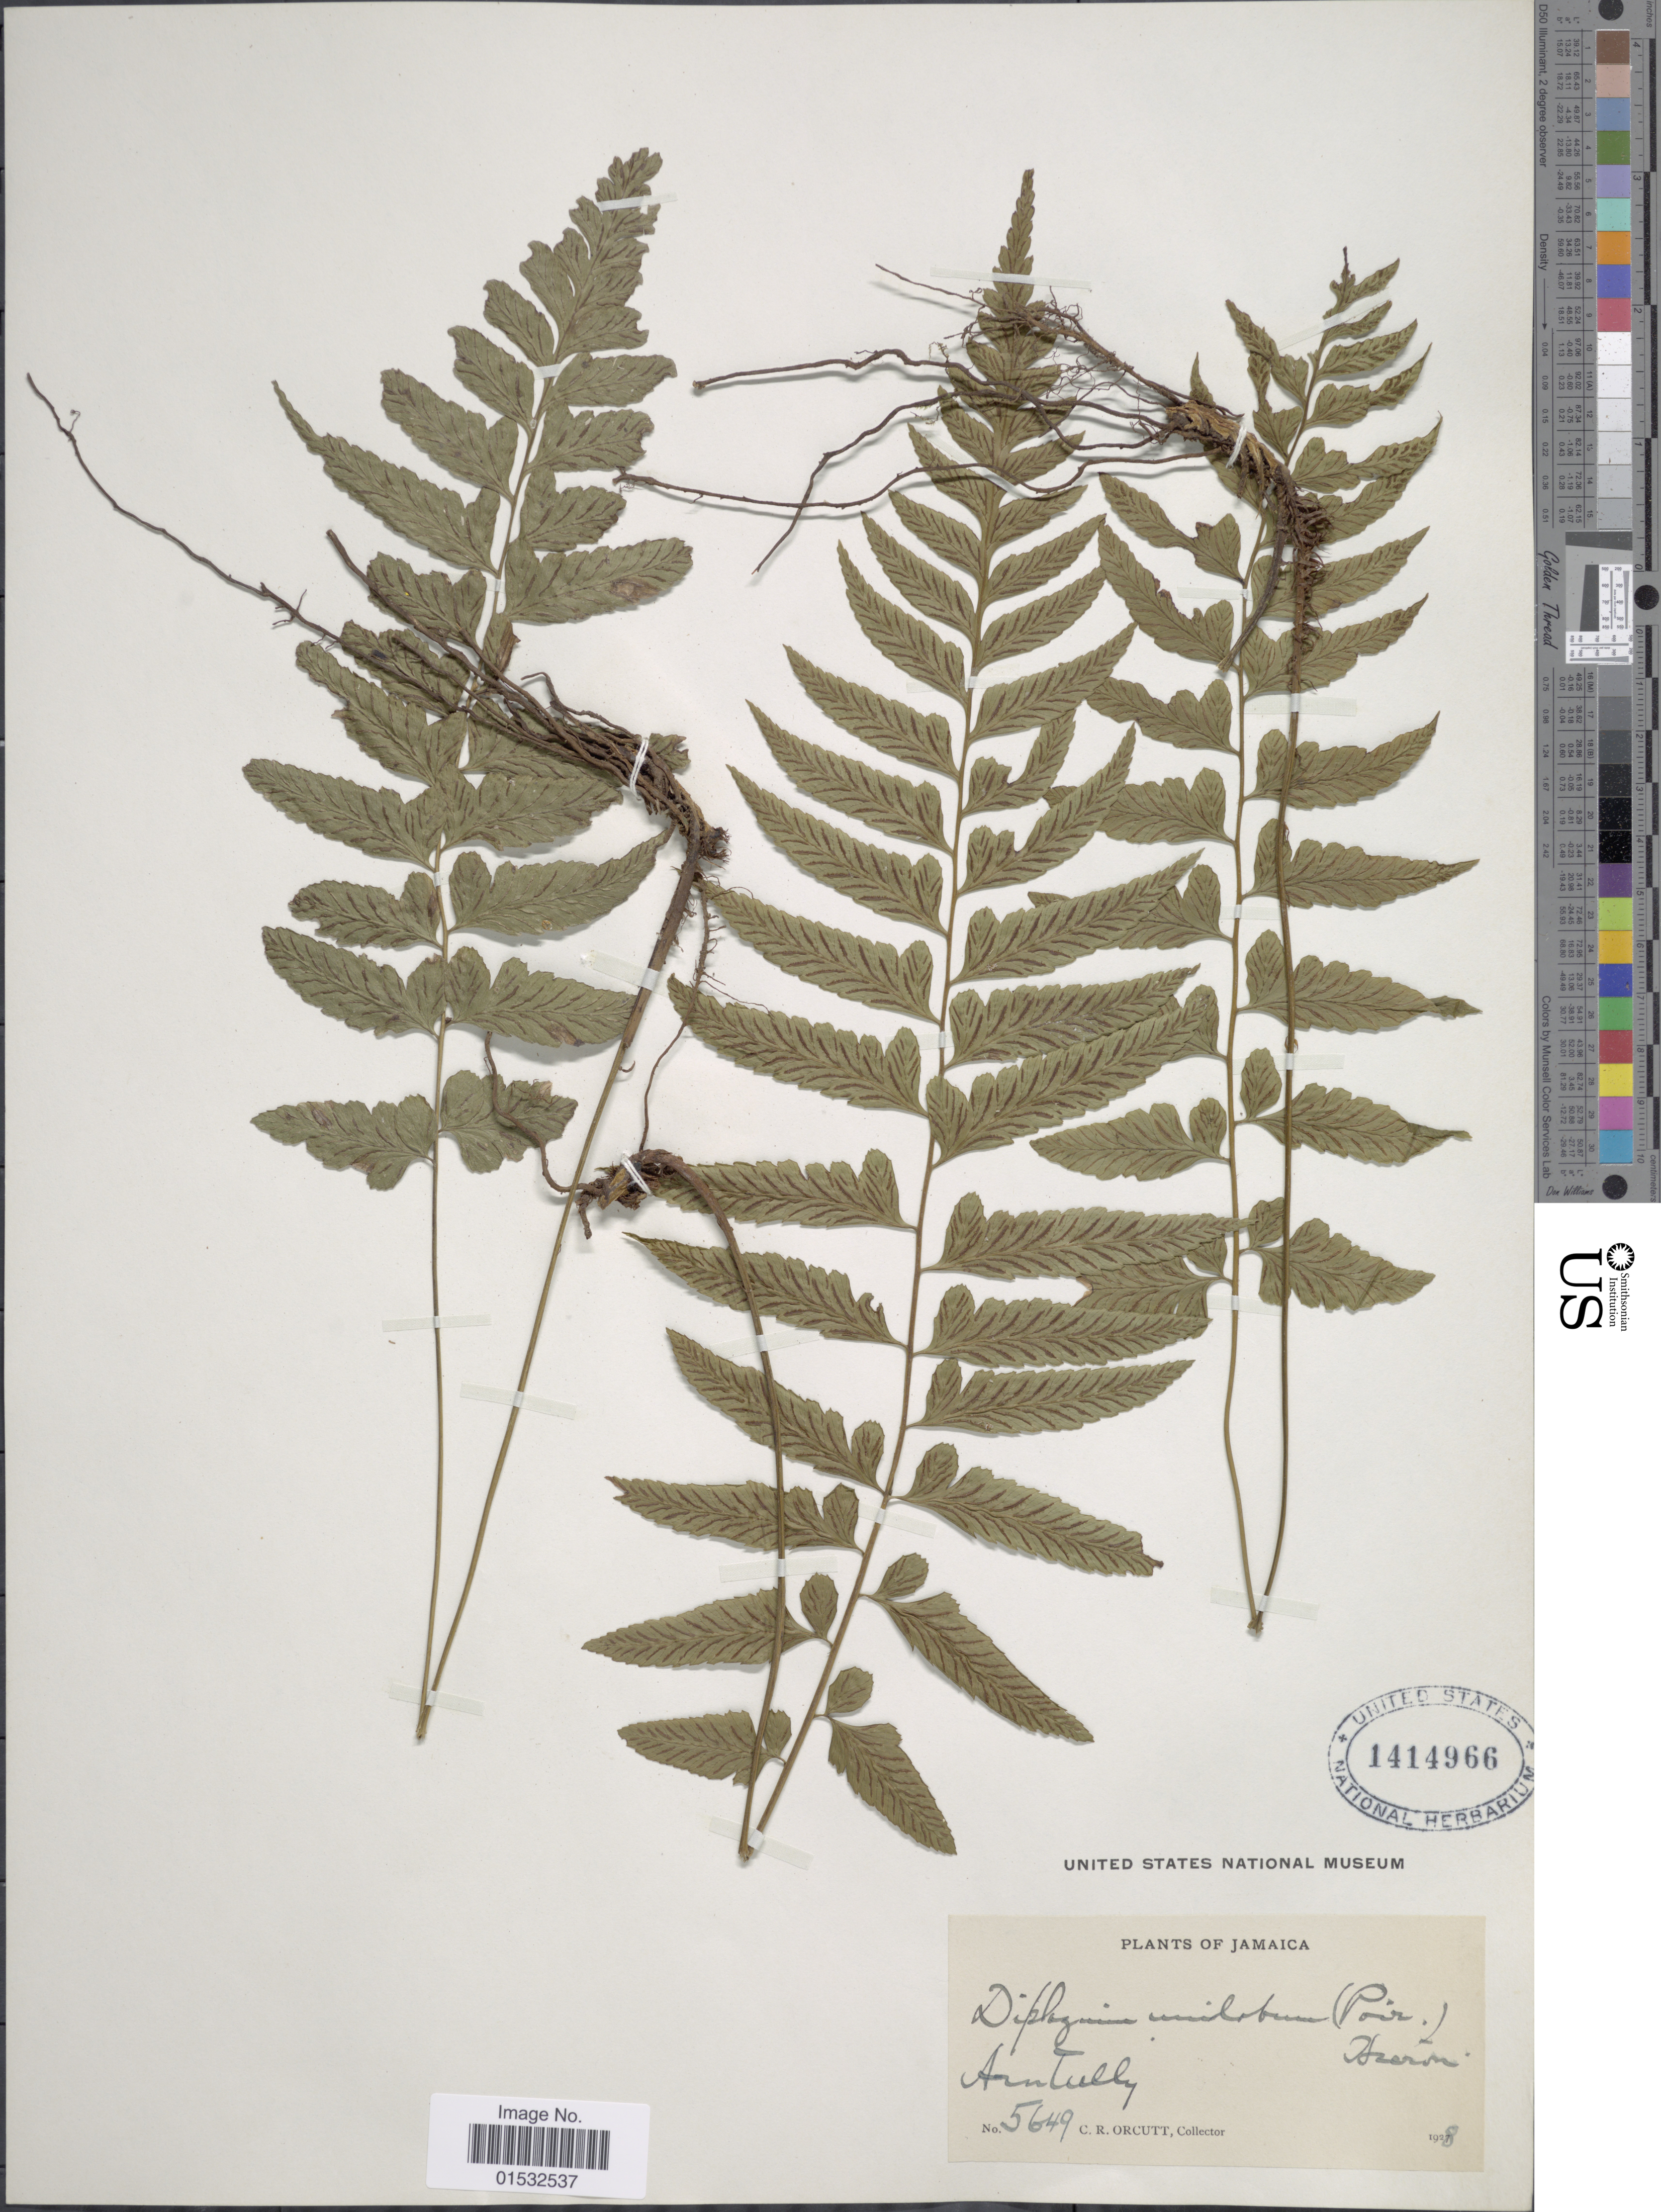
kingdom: Plantae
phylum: Tracheophyta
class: Polypodiopsida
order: Polypodiales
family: Athyriaceae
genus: Diplazium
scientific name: Diplazium cristatum x D. unilobum (Poir.) Hieron.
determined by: Sánchez, C.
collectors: C. R. Orcutt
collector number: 5649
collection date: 1928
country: Jamaica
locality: Airntully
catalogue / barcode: US 1414966